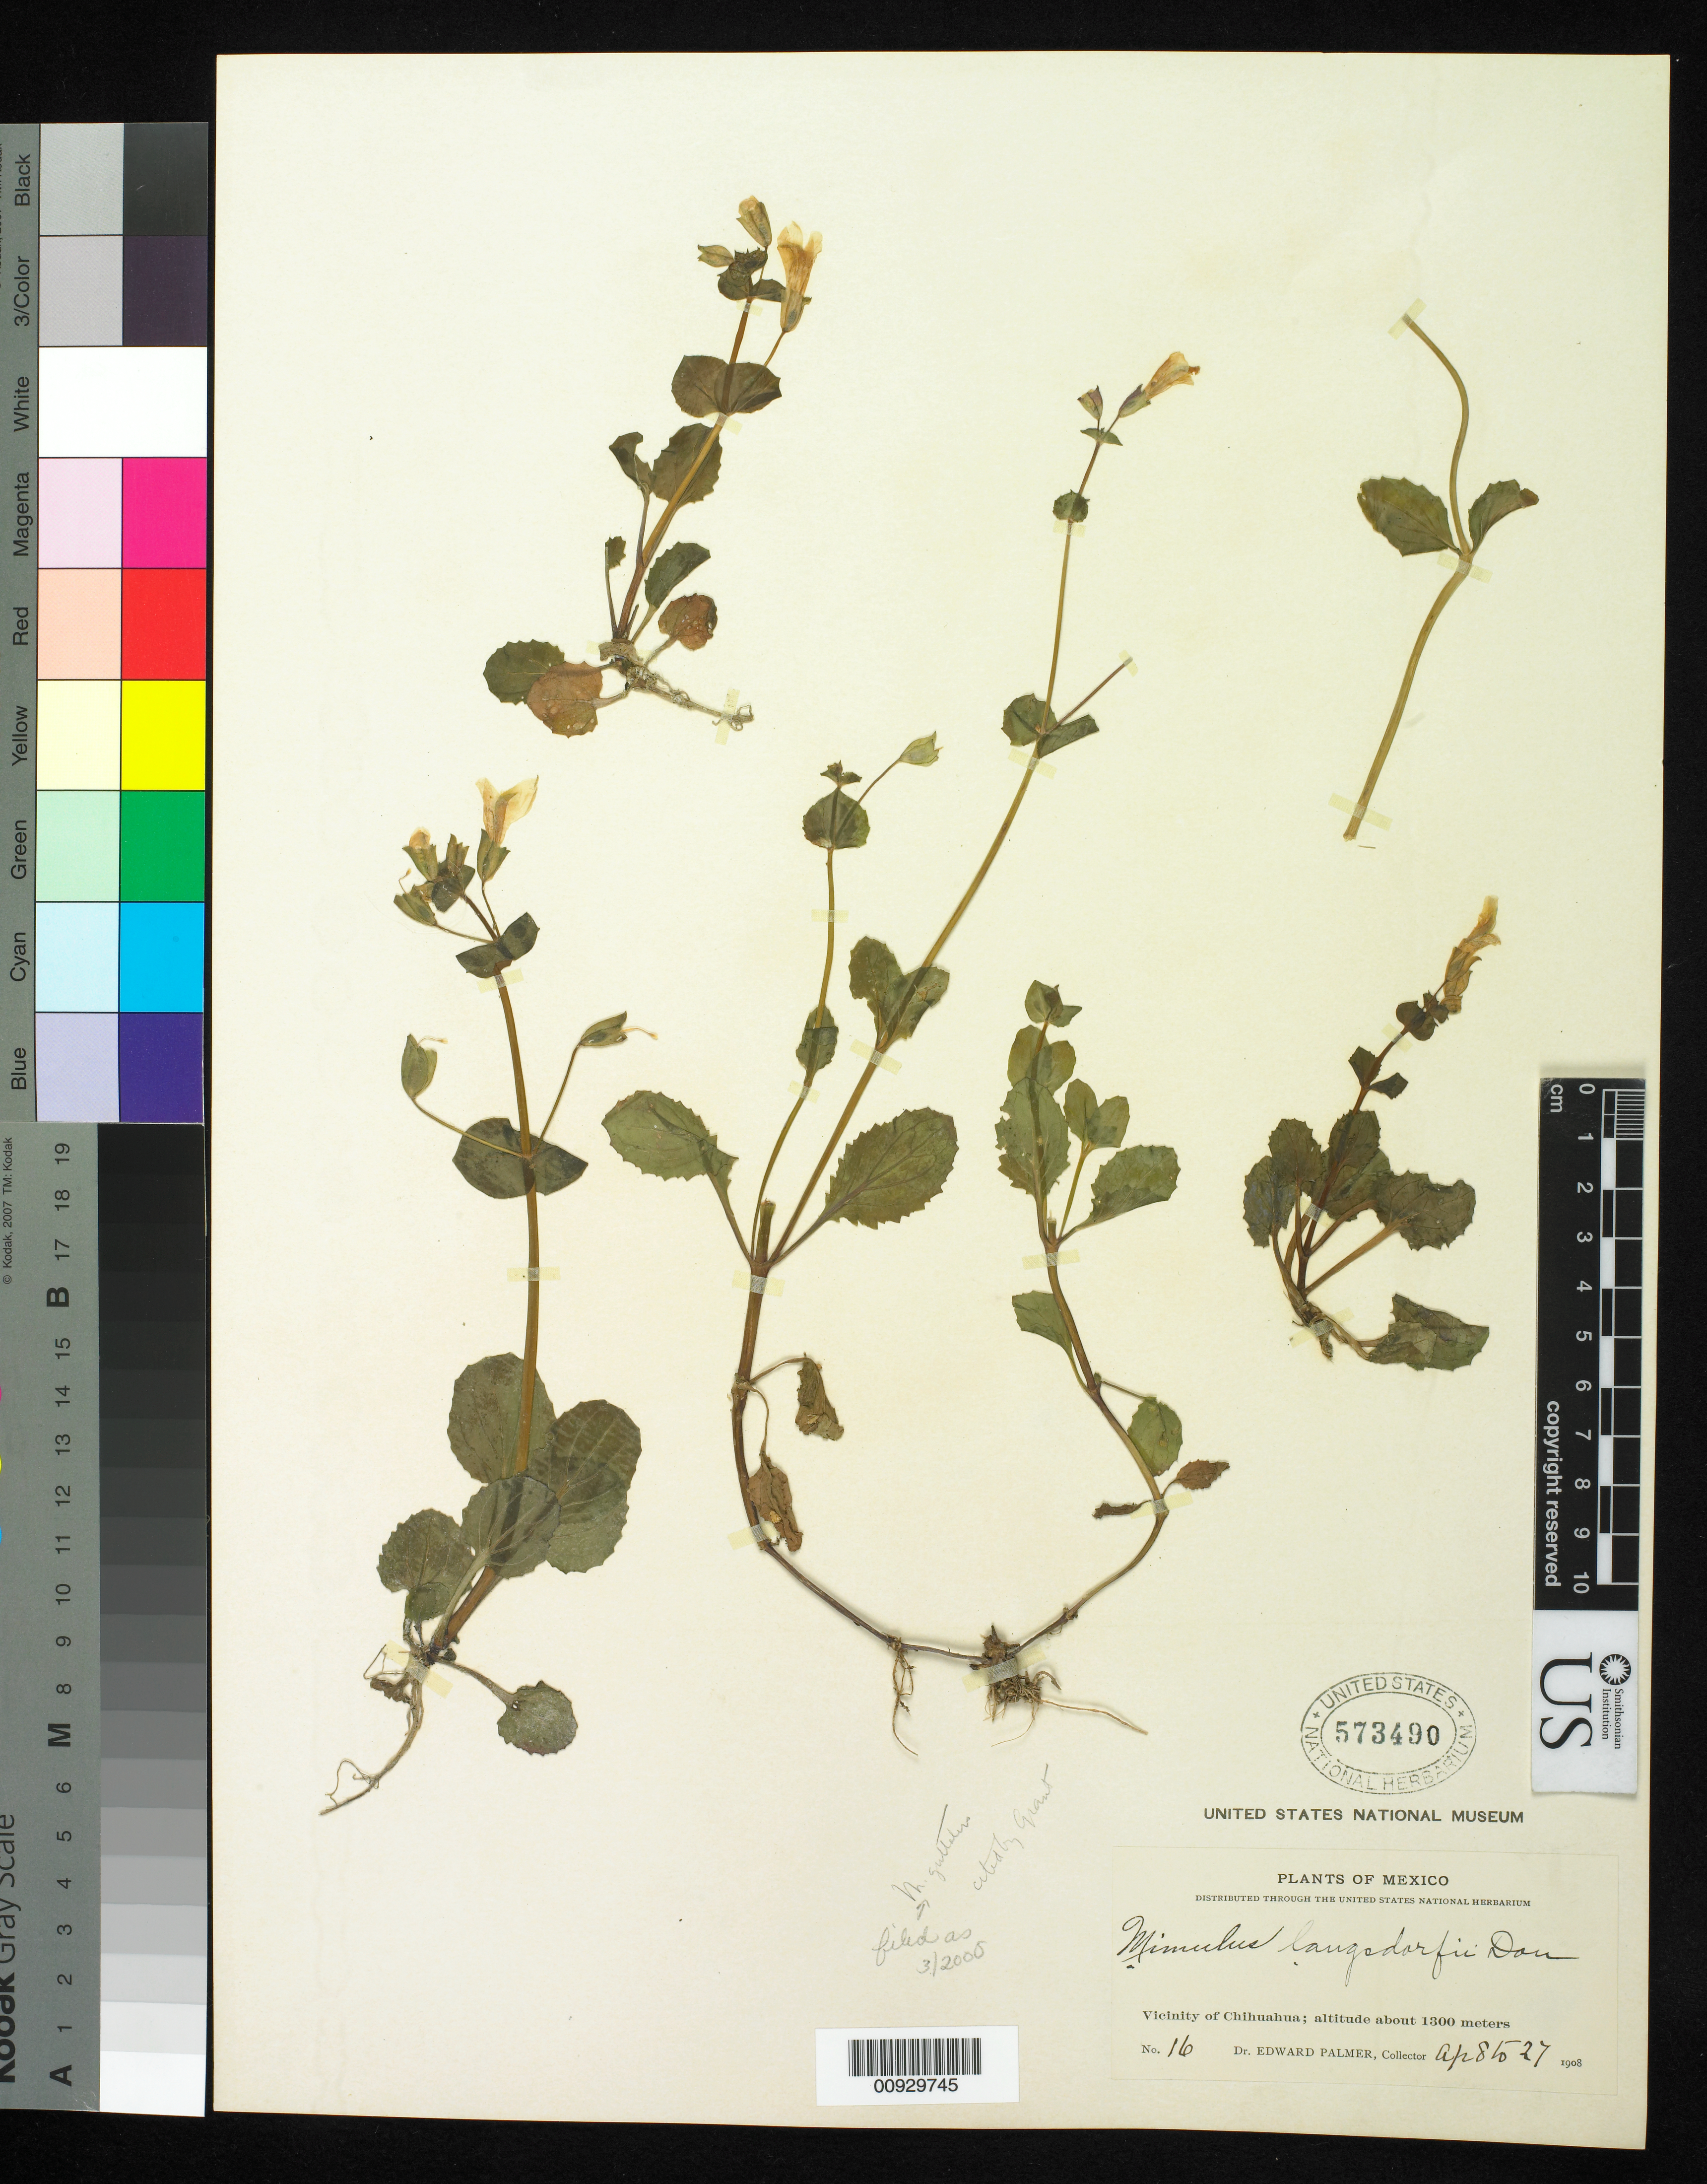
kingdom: Plantae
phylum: Tracheophyta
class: Magnoliopsida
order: Lamiales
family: Phrymaceae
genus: Mimulus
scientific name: Mimulus guttatus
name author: DC.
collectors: E. Palmer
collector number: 16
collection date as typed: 08 Apr 1908 to 27 Apr 1908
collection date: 1908-04-08/1908-04-27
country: Mexico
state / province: Chihuahua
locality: Vicinity of Chihuahua.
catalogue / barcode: US 573490